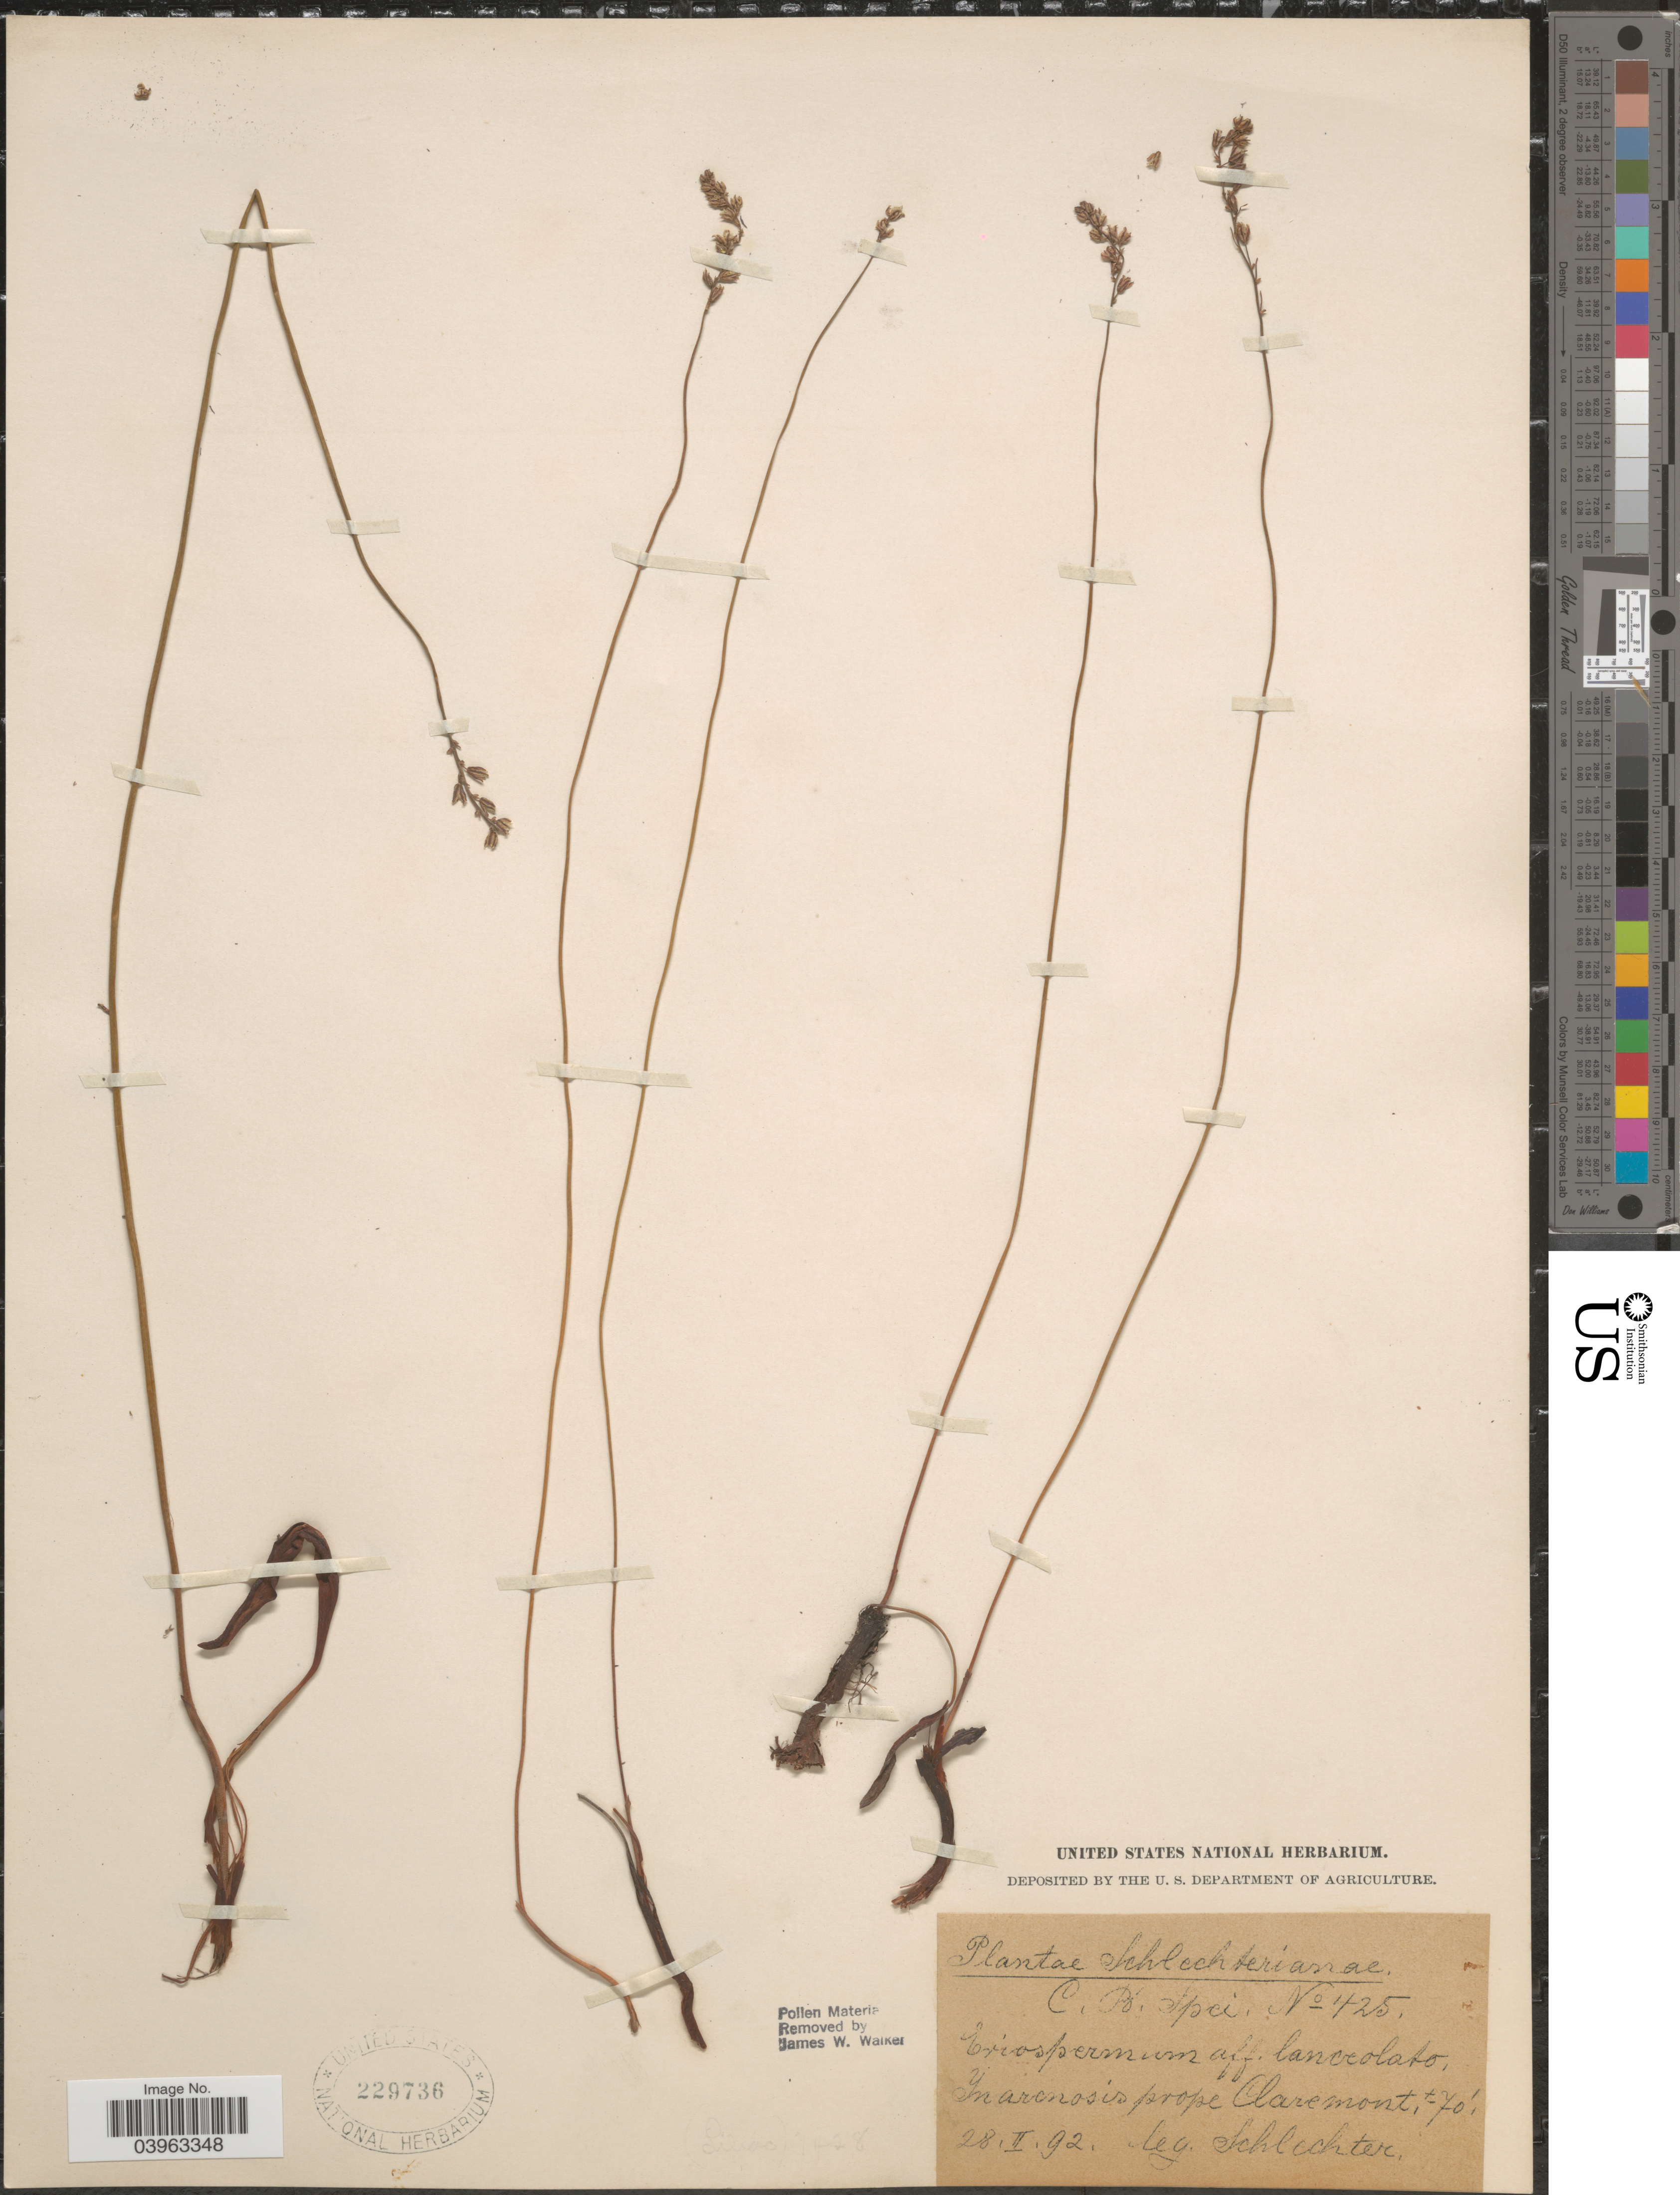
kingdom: Plantae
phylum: Tracheophyta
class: Liliopsida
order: Asparagales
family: Asparagaceae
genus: Eriospermum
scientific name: Eriospermum sp.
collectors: Schlechter, --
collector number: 425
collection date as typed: Transcribed d/m/y: 28/2/92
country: South Africa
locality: In arenosis prope Claremont.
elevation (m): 21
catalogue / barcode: US 229736